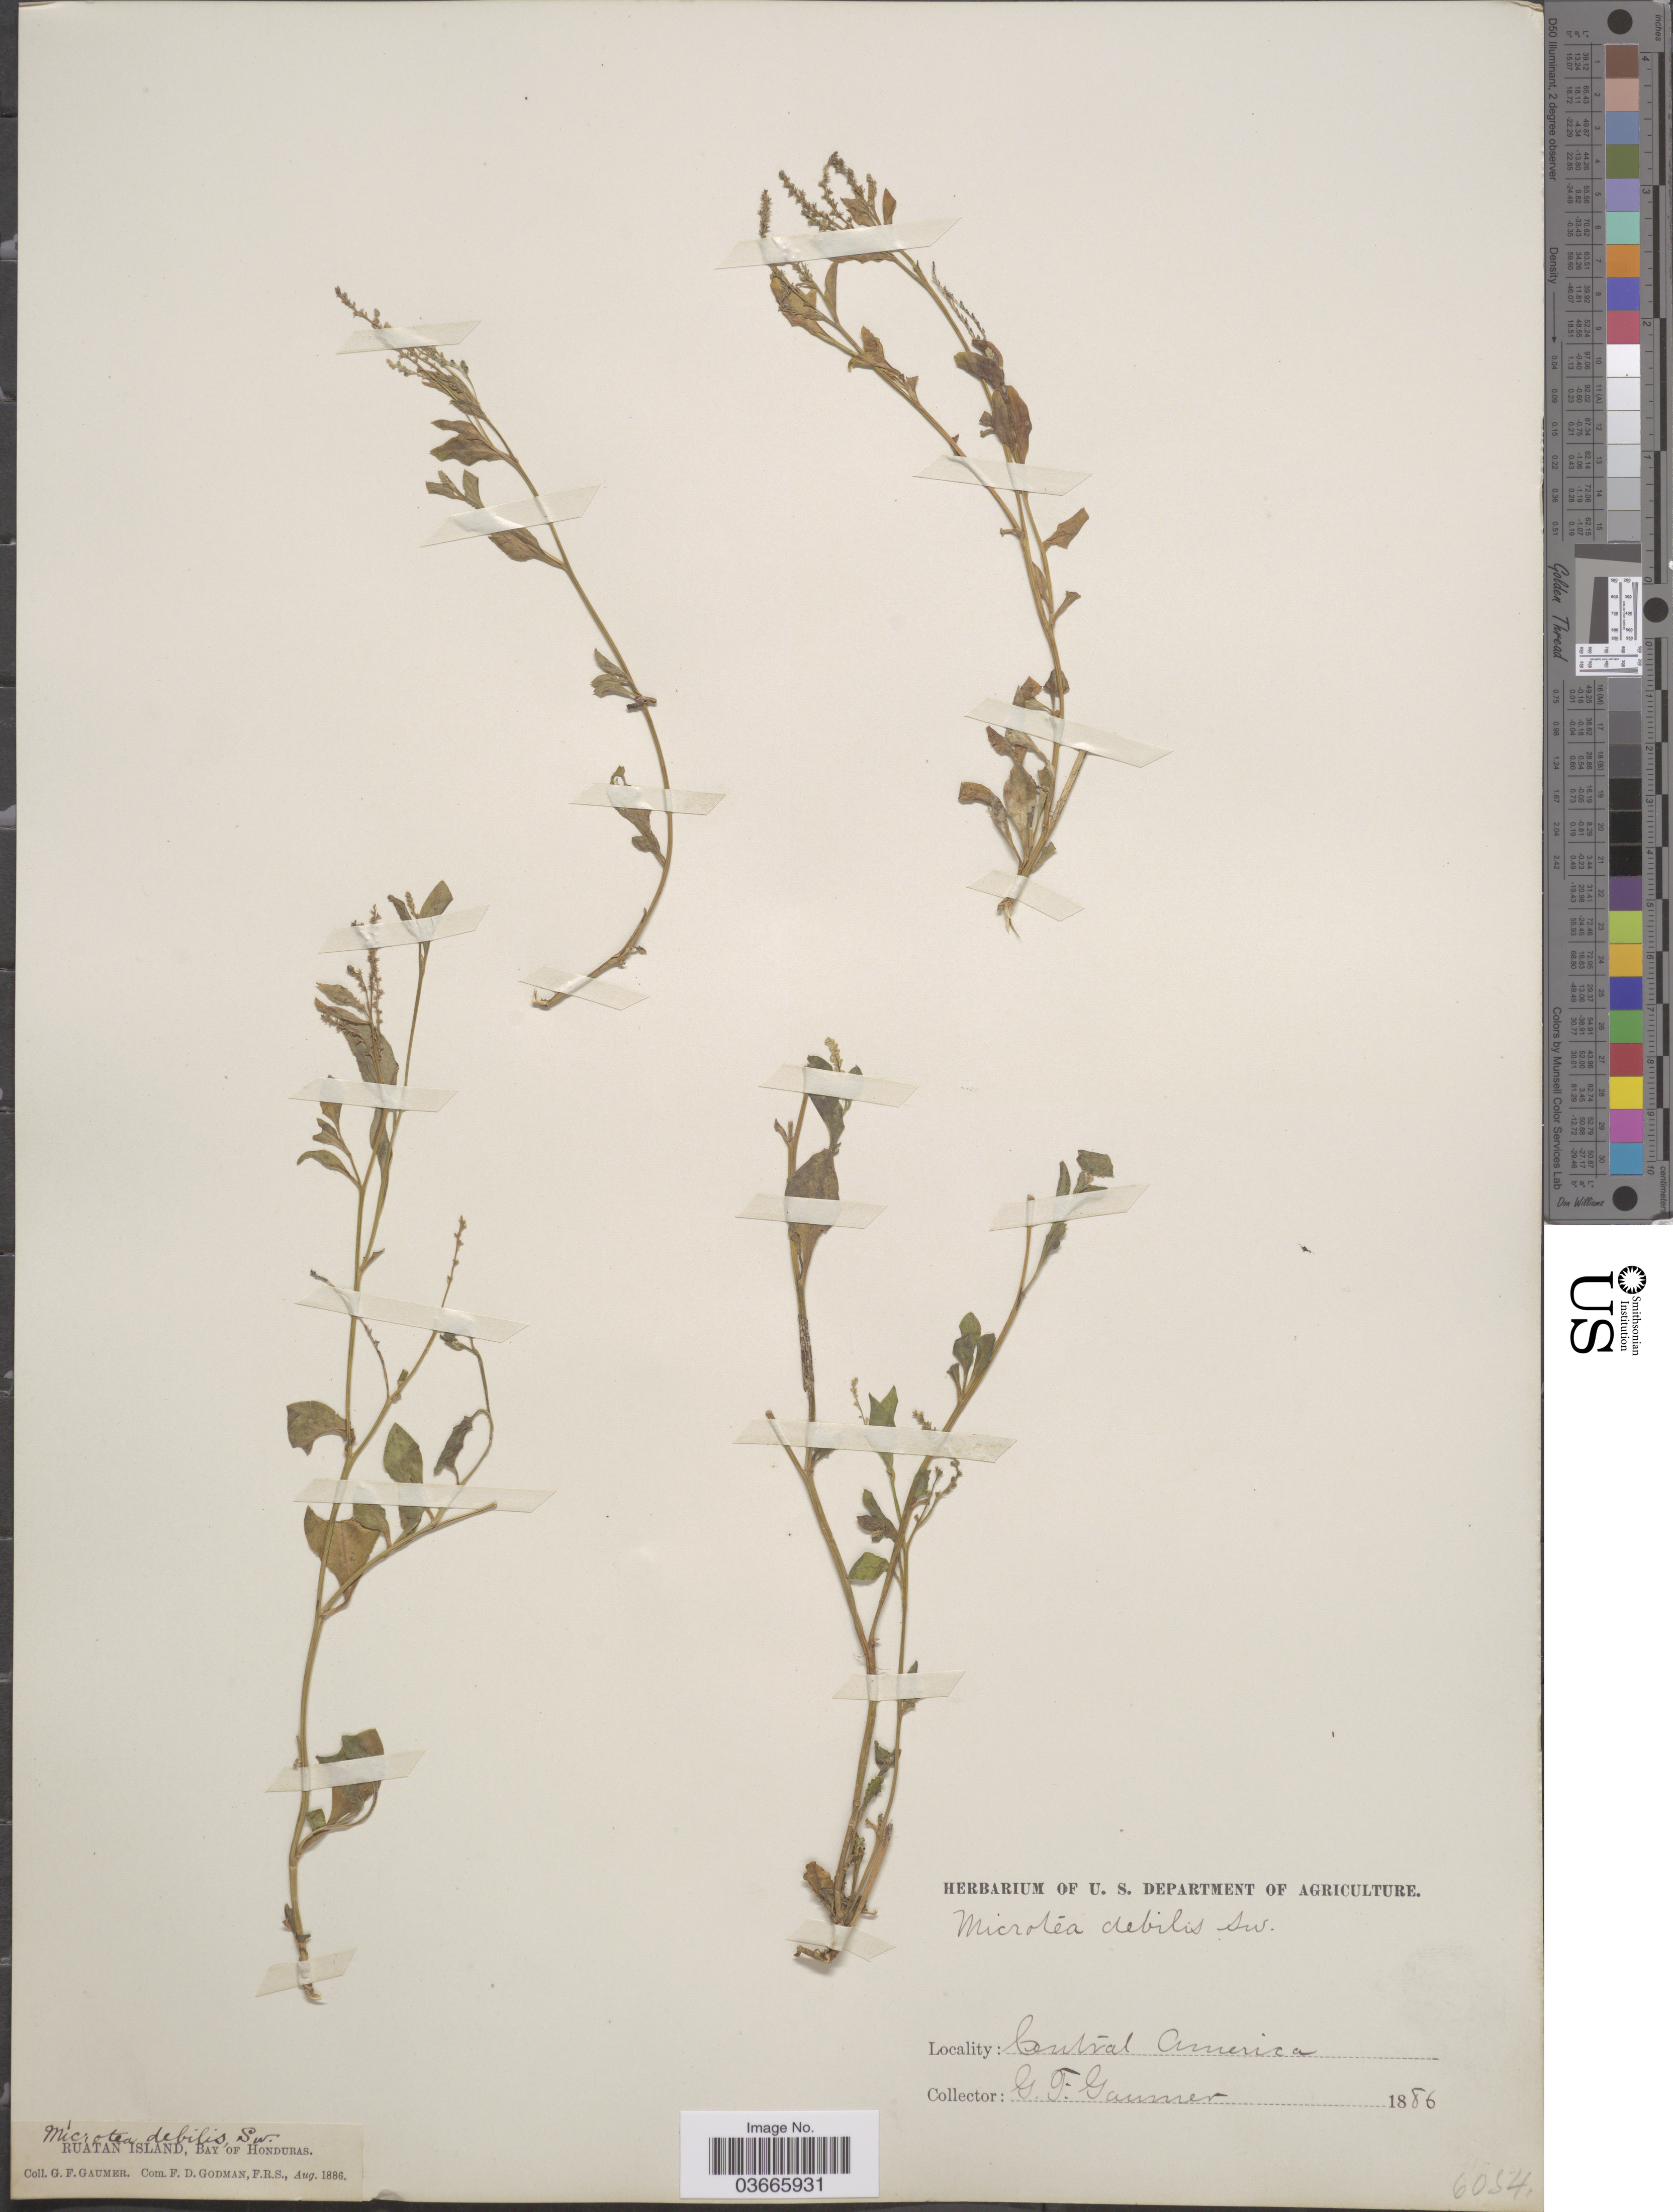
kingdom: Plantae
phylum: Tracheophyta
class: Magnoliopsida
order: Caryophyllales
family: Microteaceae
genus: Microtea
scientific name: Microtea debilis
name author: Sw.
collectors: G. F. Gaumer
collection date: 1886-08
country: Honduras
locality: Ruatan Island, Bay of Honduras.